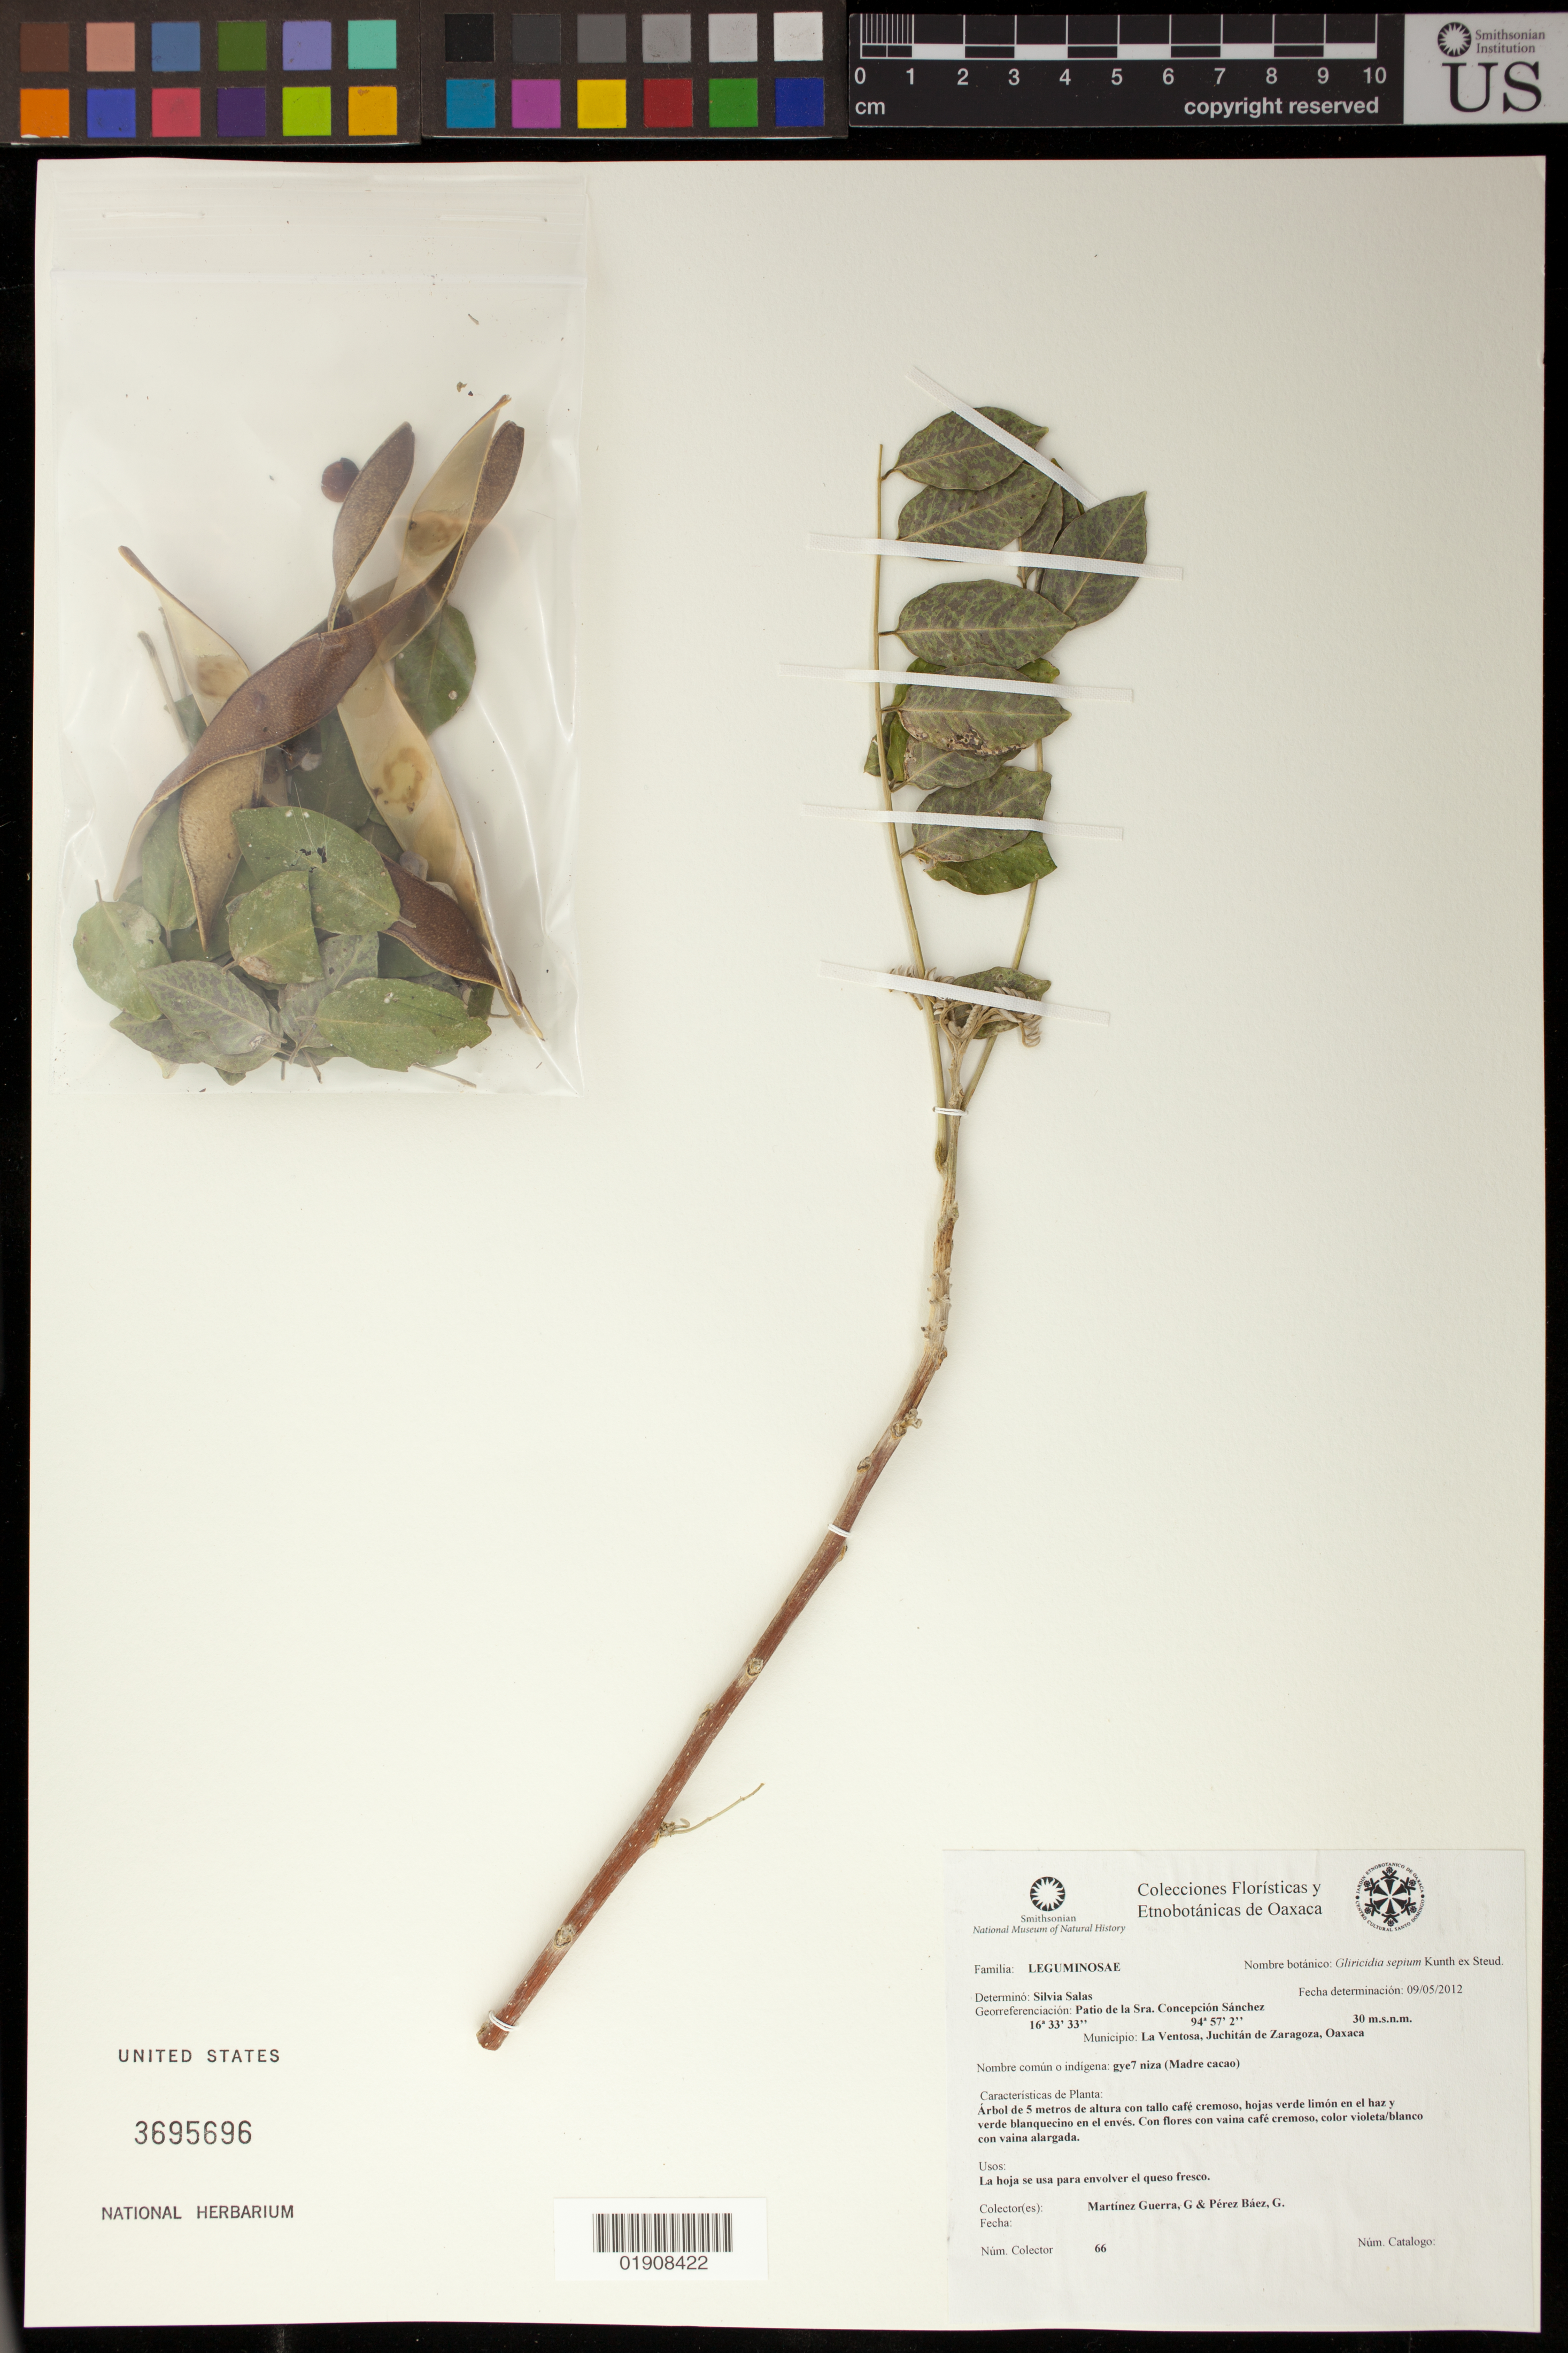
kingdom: Plantae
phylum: Tracheophyta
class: Magnoliopsida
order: Fabales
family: Fabaceae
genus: Gliricidia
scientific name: Gliricidia sepium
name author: (Jacq.) Kunth ex Walp.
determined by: Salas-M., Silvia H.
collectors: G. Martinez Guerra & G. Pérez Báez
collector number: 66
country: Mexico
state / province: Oaxaca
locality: La Ventosa, Juchitan de Zaragoza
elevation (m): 30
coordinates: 16 33 33 N, 94 57 2 W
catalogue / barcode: US 3695696